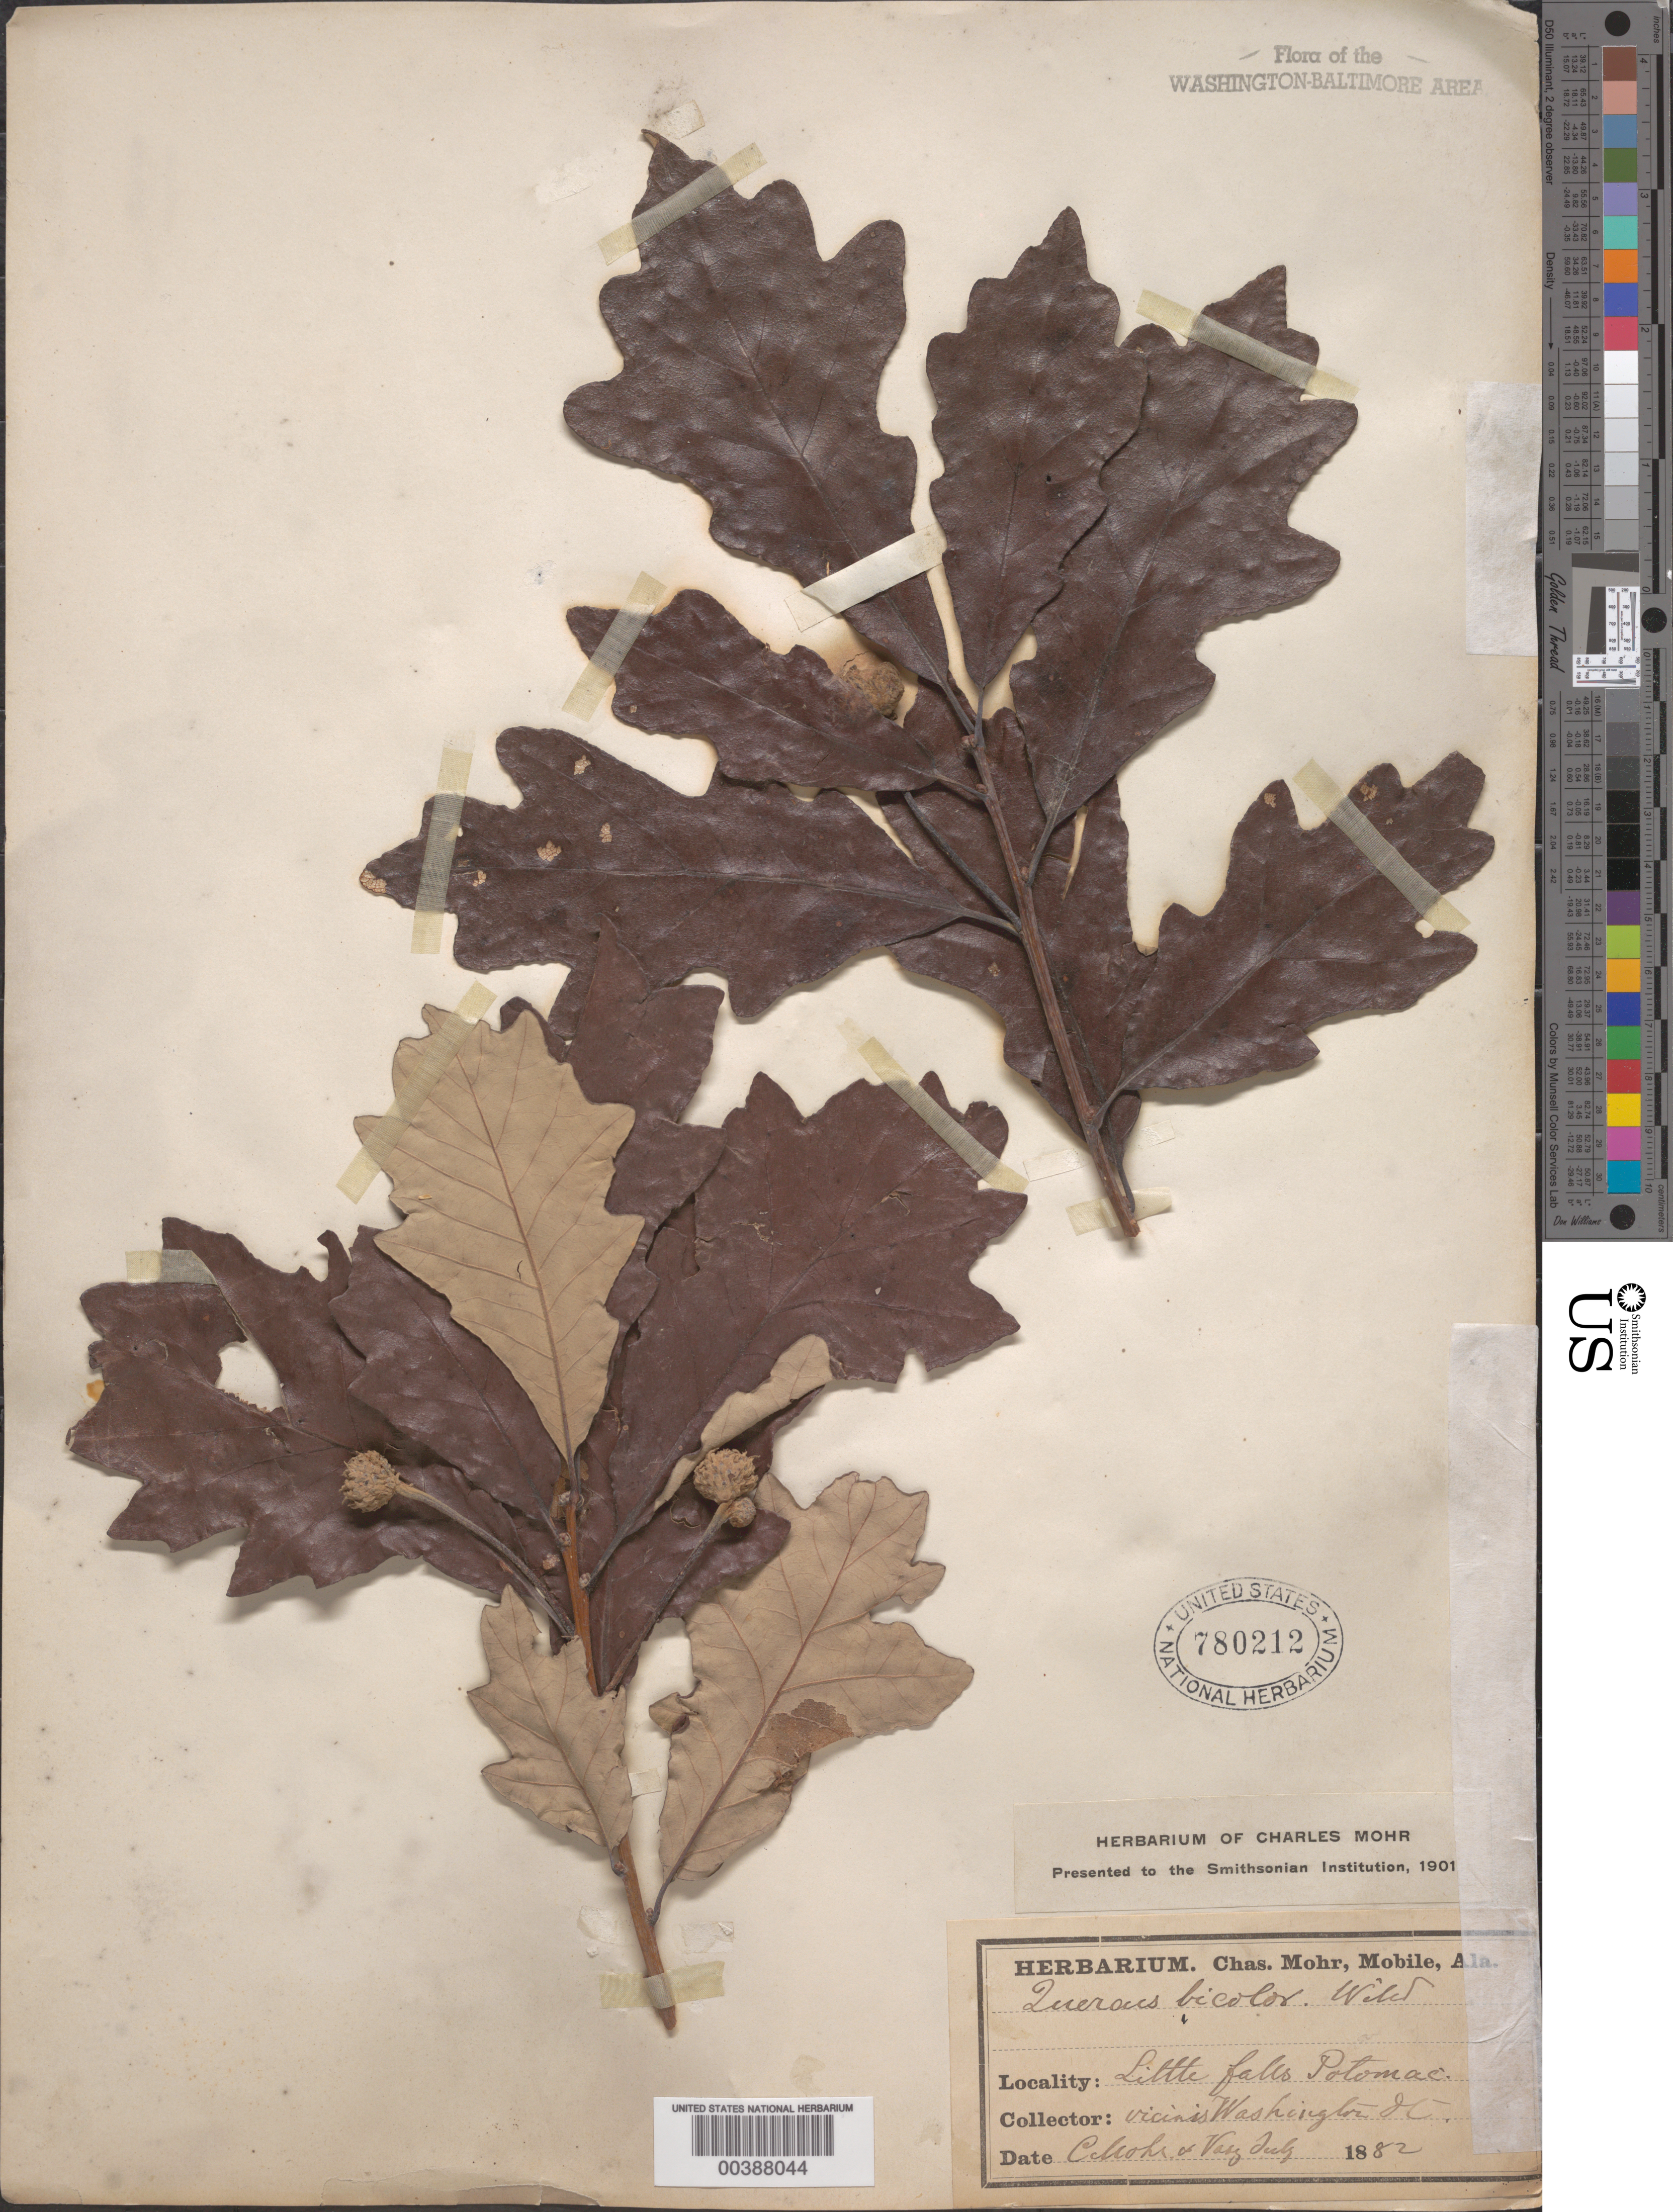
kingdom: Plantae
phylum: Tracheophyta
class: Magnoliopsida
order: Fagales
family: Fagaceae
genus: Quercus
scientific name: Quercus bicolor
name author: Willd.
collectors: C. T. Mohr & G. Vasey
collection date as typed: Jul 1882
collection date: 1882-07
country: United States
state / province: District of Columbia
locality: Little Falls C. and O. Canal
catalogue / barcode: US 780212